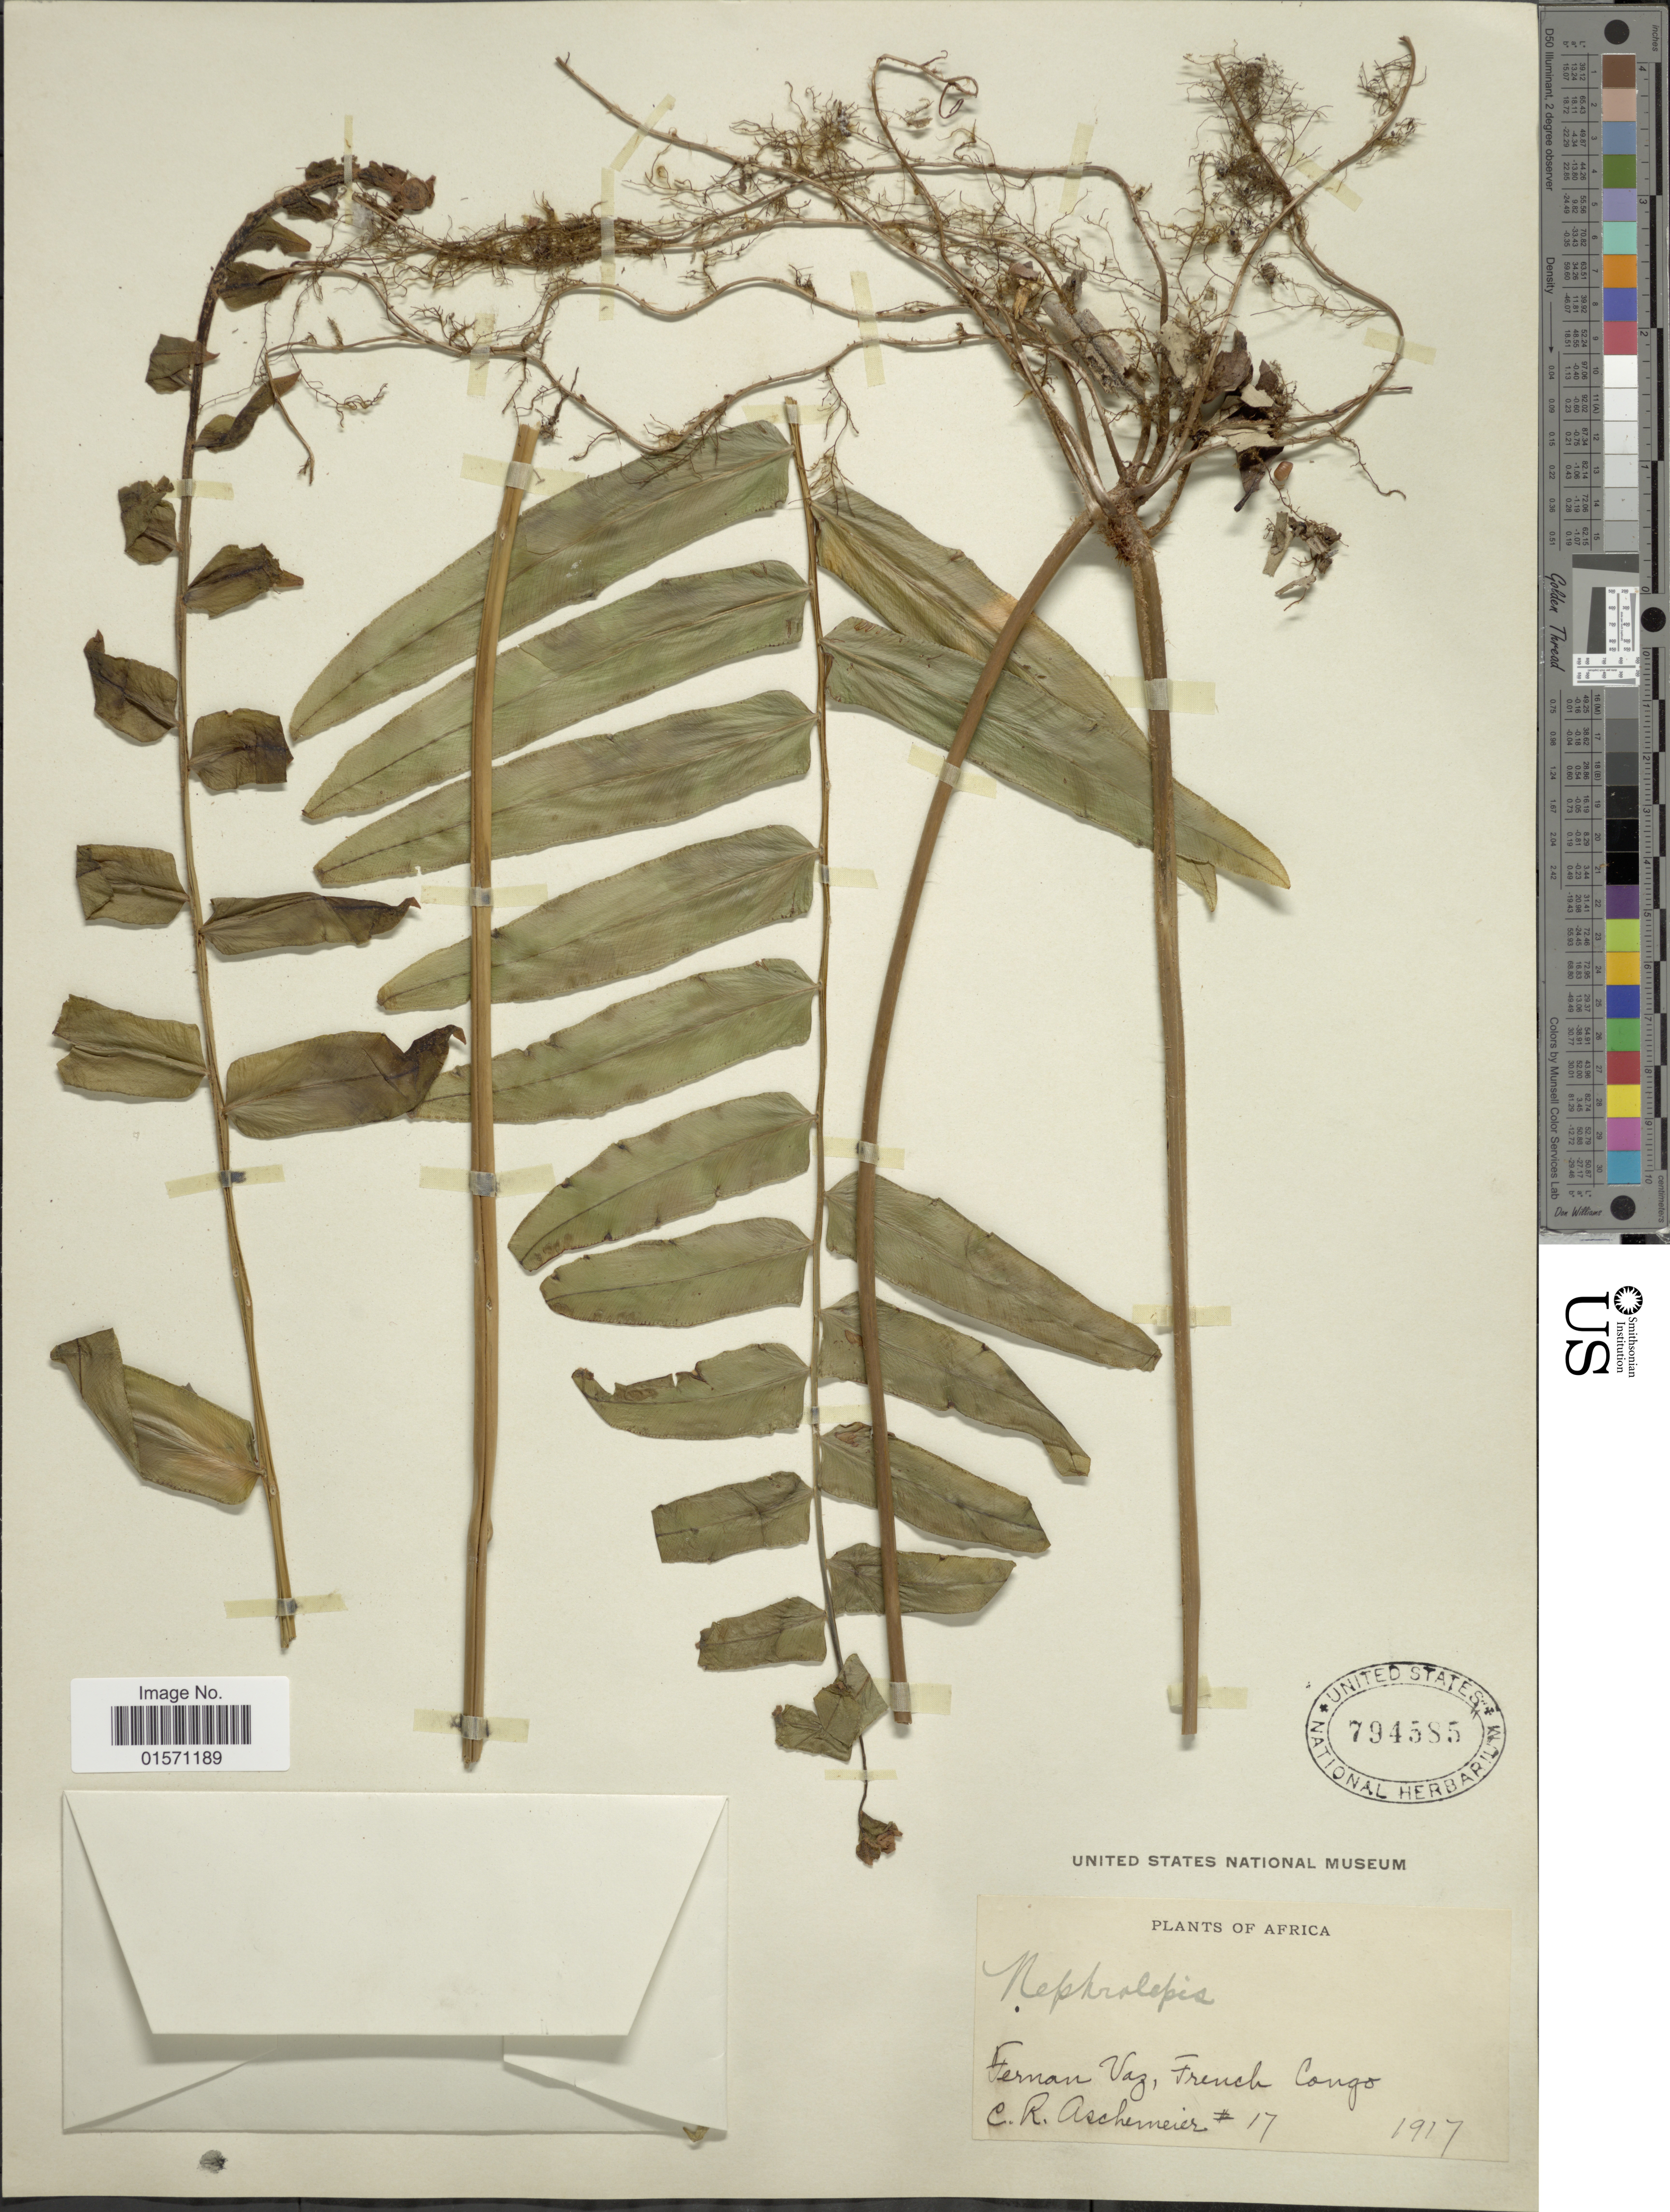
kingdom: Plantae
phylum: Tracheophyta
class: Polypodiopsida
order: Polypodiales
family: Nephrolepidaceae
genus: Nephrolepis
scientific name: Nephrolepis biserrata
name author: (Sw.) Schott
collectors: C. Aschemeier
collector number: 17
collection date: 1917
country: Congo, Republic of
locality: Fernan Vaz, French Congo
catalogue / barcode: US 794585